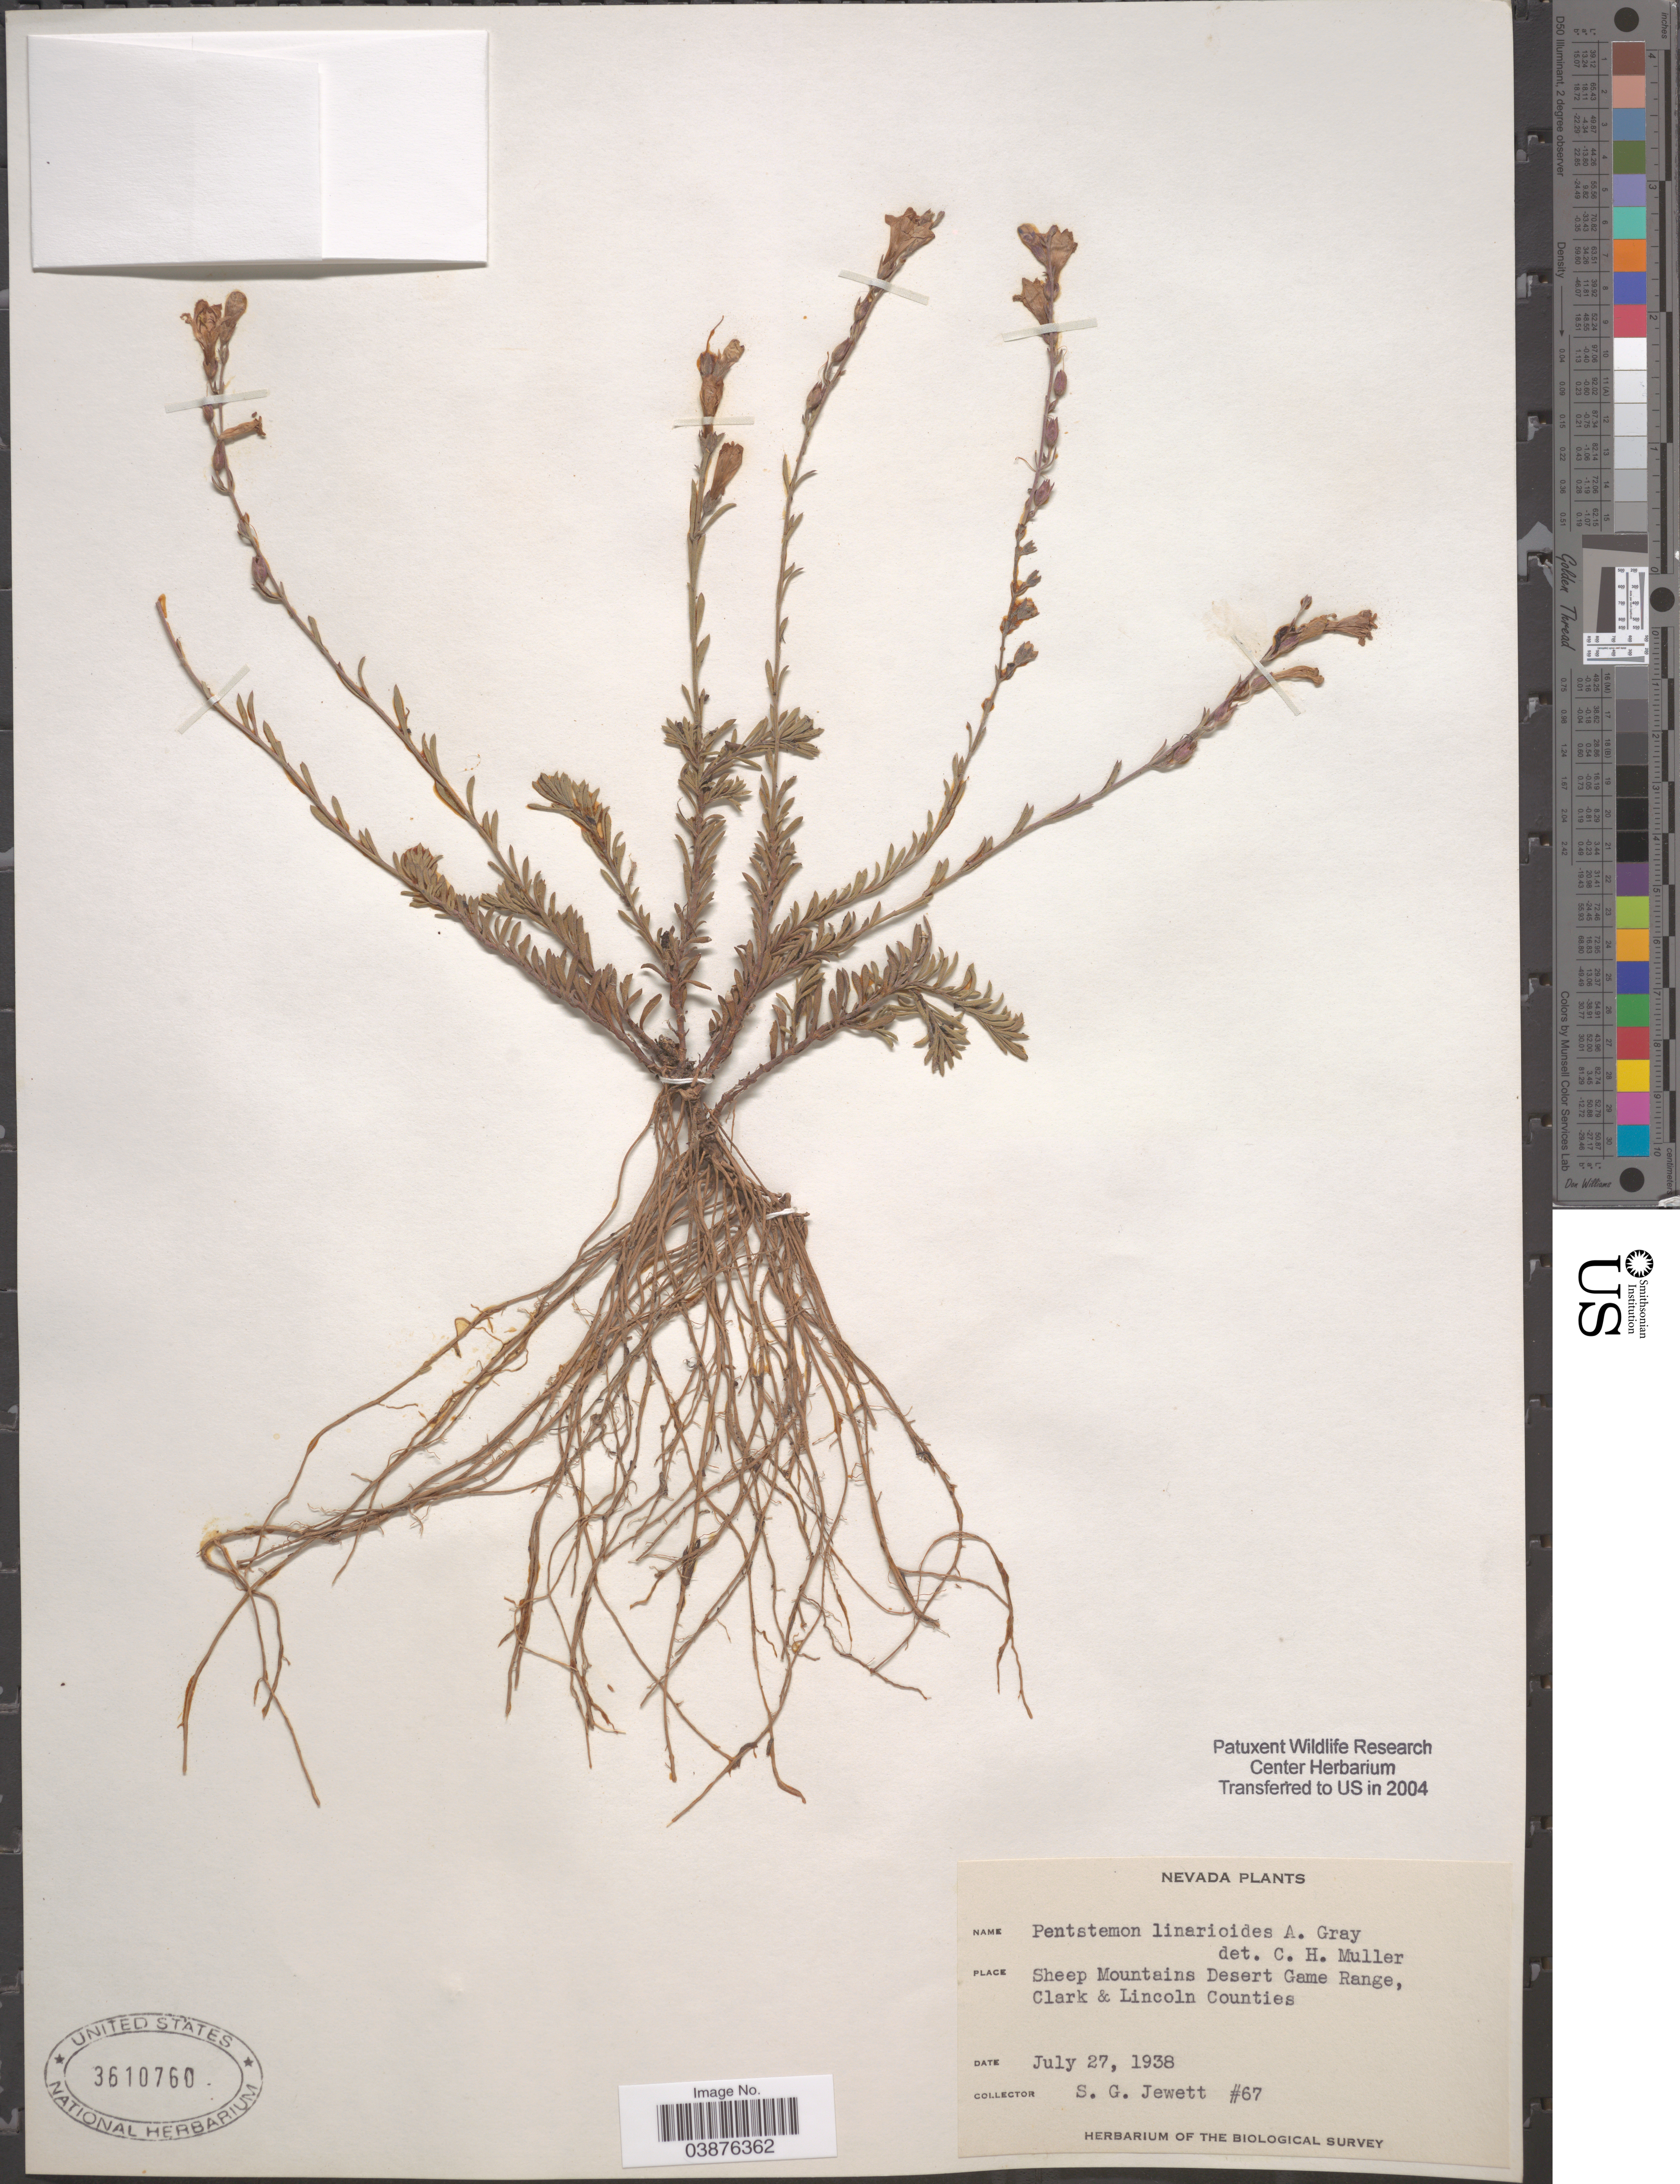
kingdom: Plantae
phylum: Tracheophyta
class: Magnoliopsida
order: Lamiales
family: Plantaginaceae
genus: Penstemon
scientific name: Penstemon linarioides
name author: A. Gray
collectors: S. Jewett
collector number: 67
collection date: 1938-07-27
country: United States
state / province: Nevada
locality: Sheep Mountain Desert Game Range, Clark & Lincoln Counties.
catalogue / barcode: US 3610760